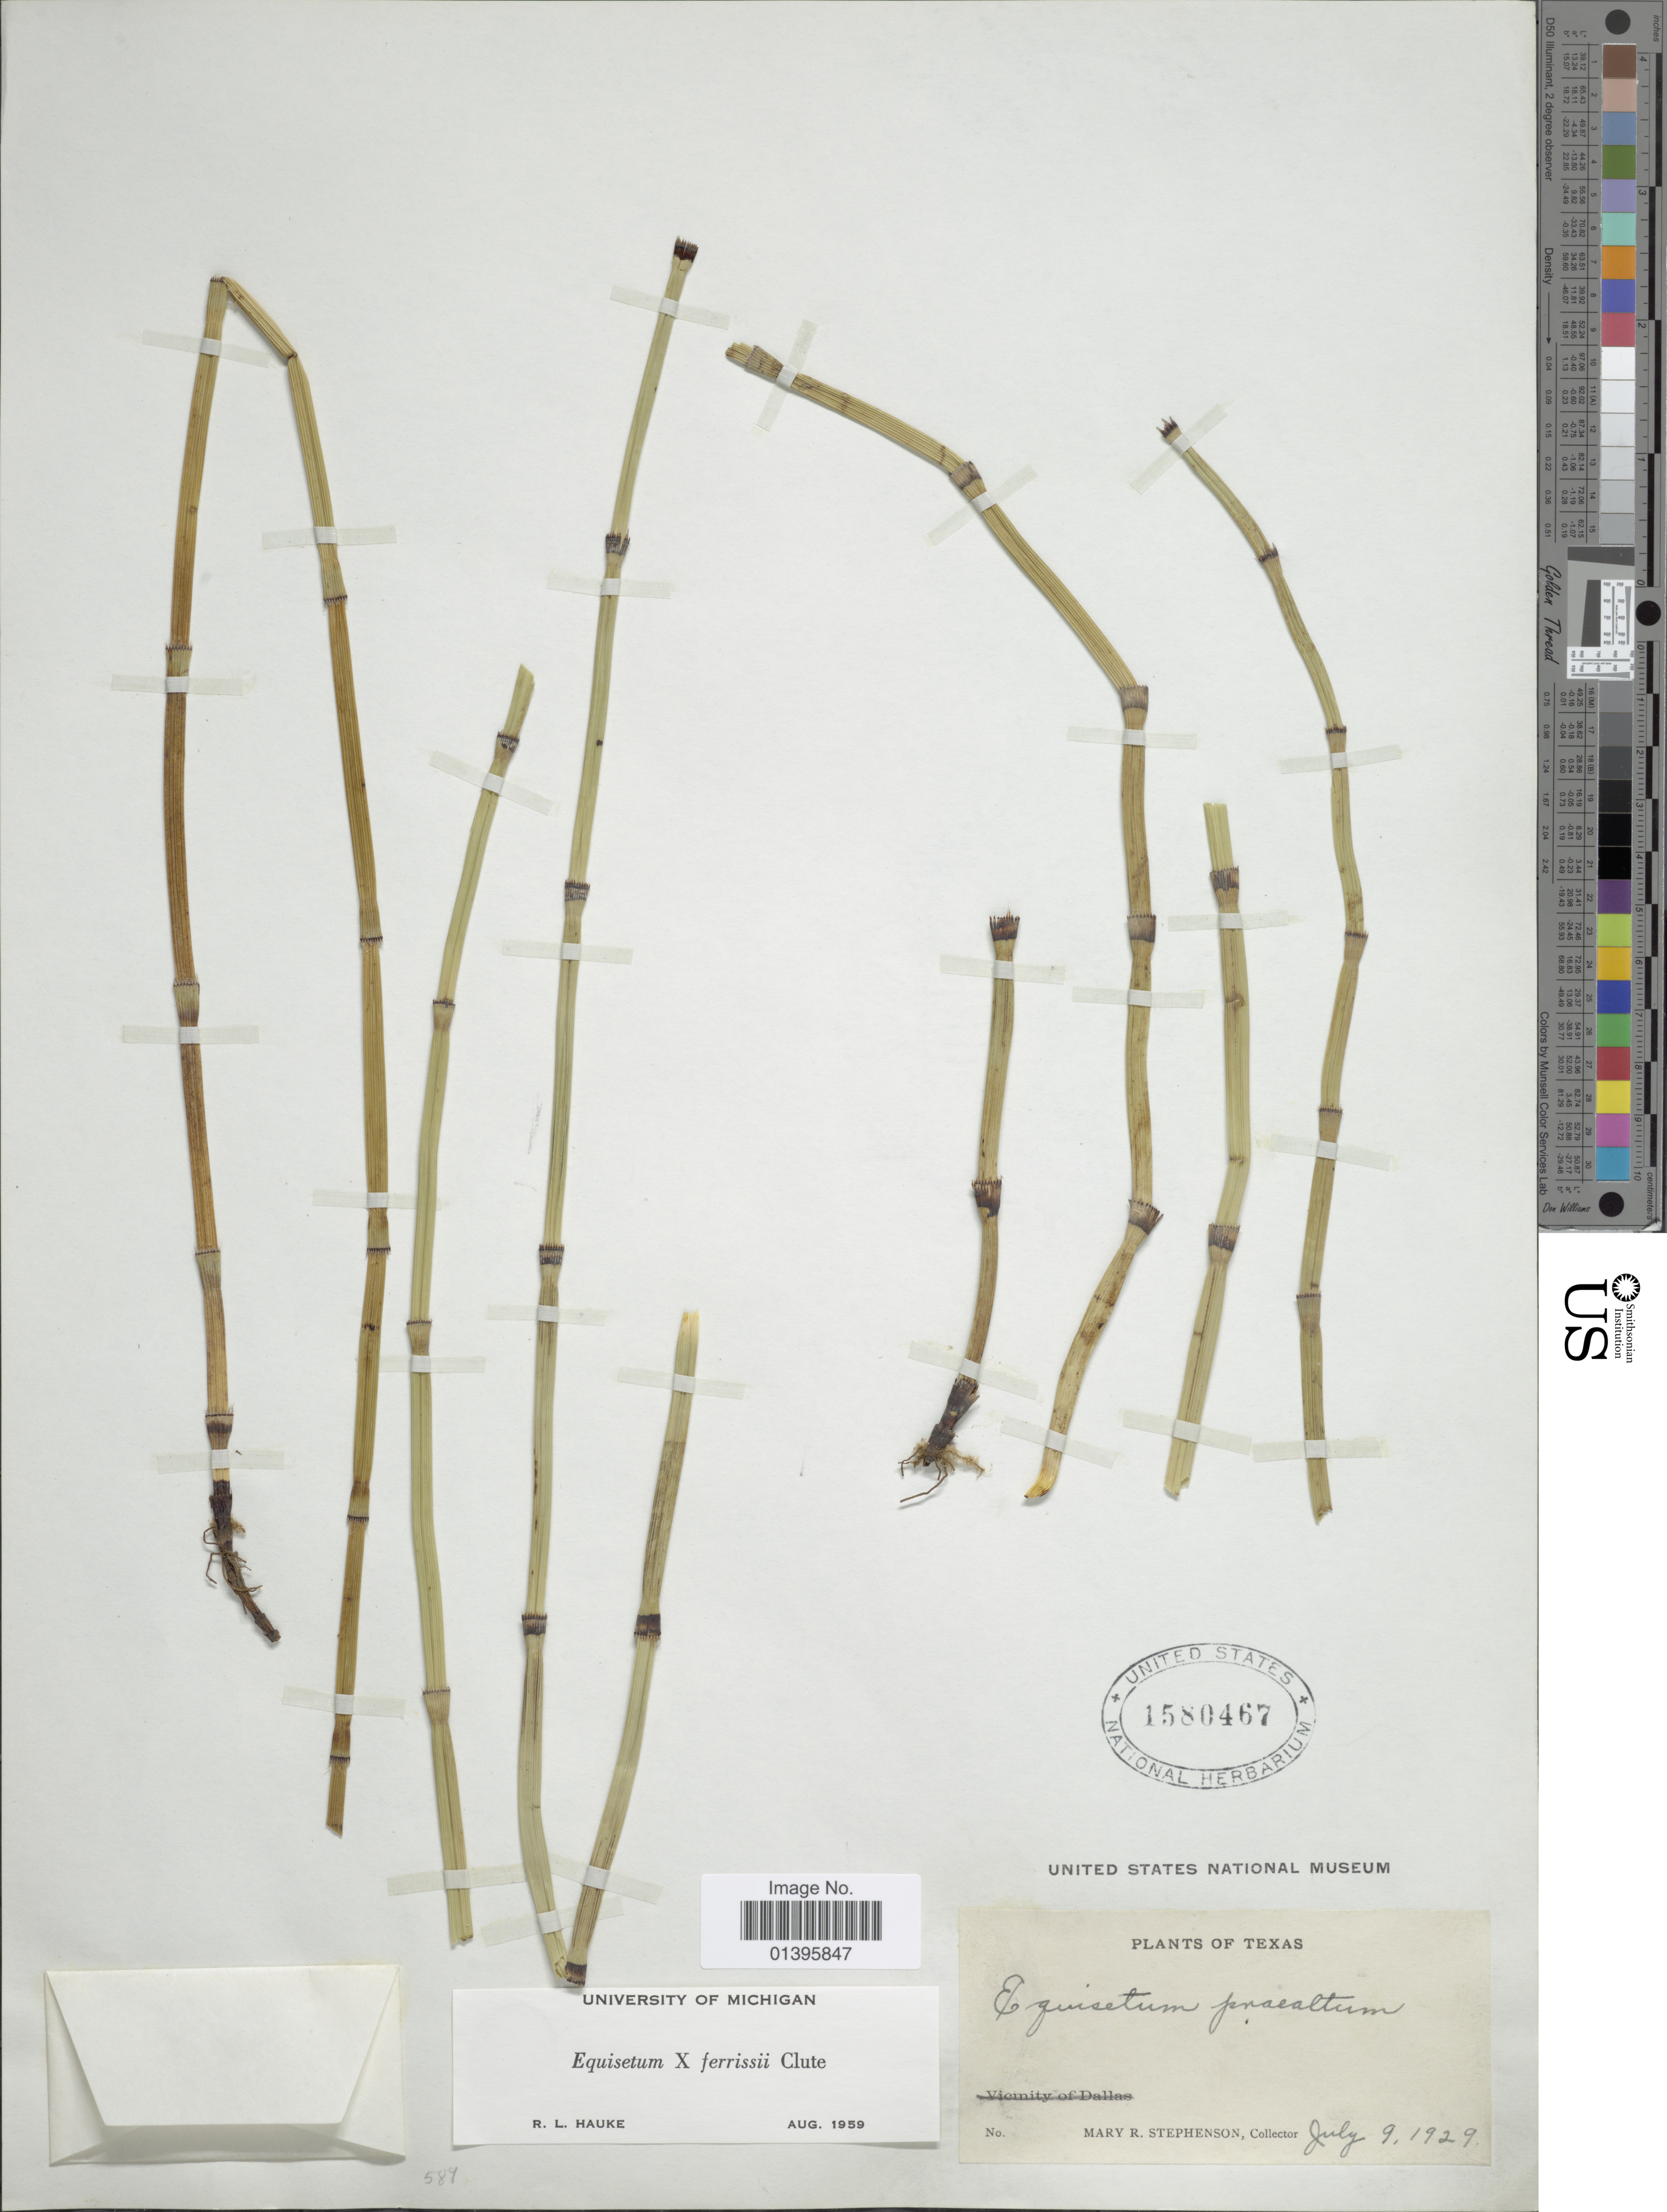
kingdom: Plantae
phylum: Tracheophyta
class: Polypodiopsida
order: Equisetales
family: Equisetaceae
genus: Equisetum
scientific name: Equisetum x ferrissii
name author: Clute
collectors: M. Stephenson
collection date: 1929-07-09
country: United States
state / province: Texas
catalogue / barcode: US 1580467